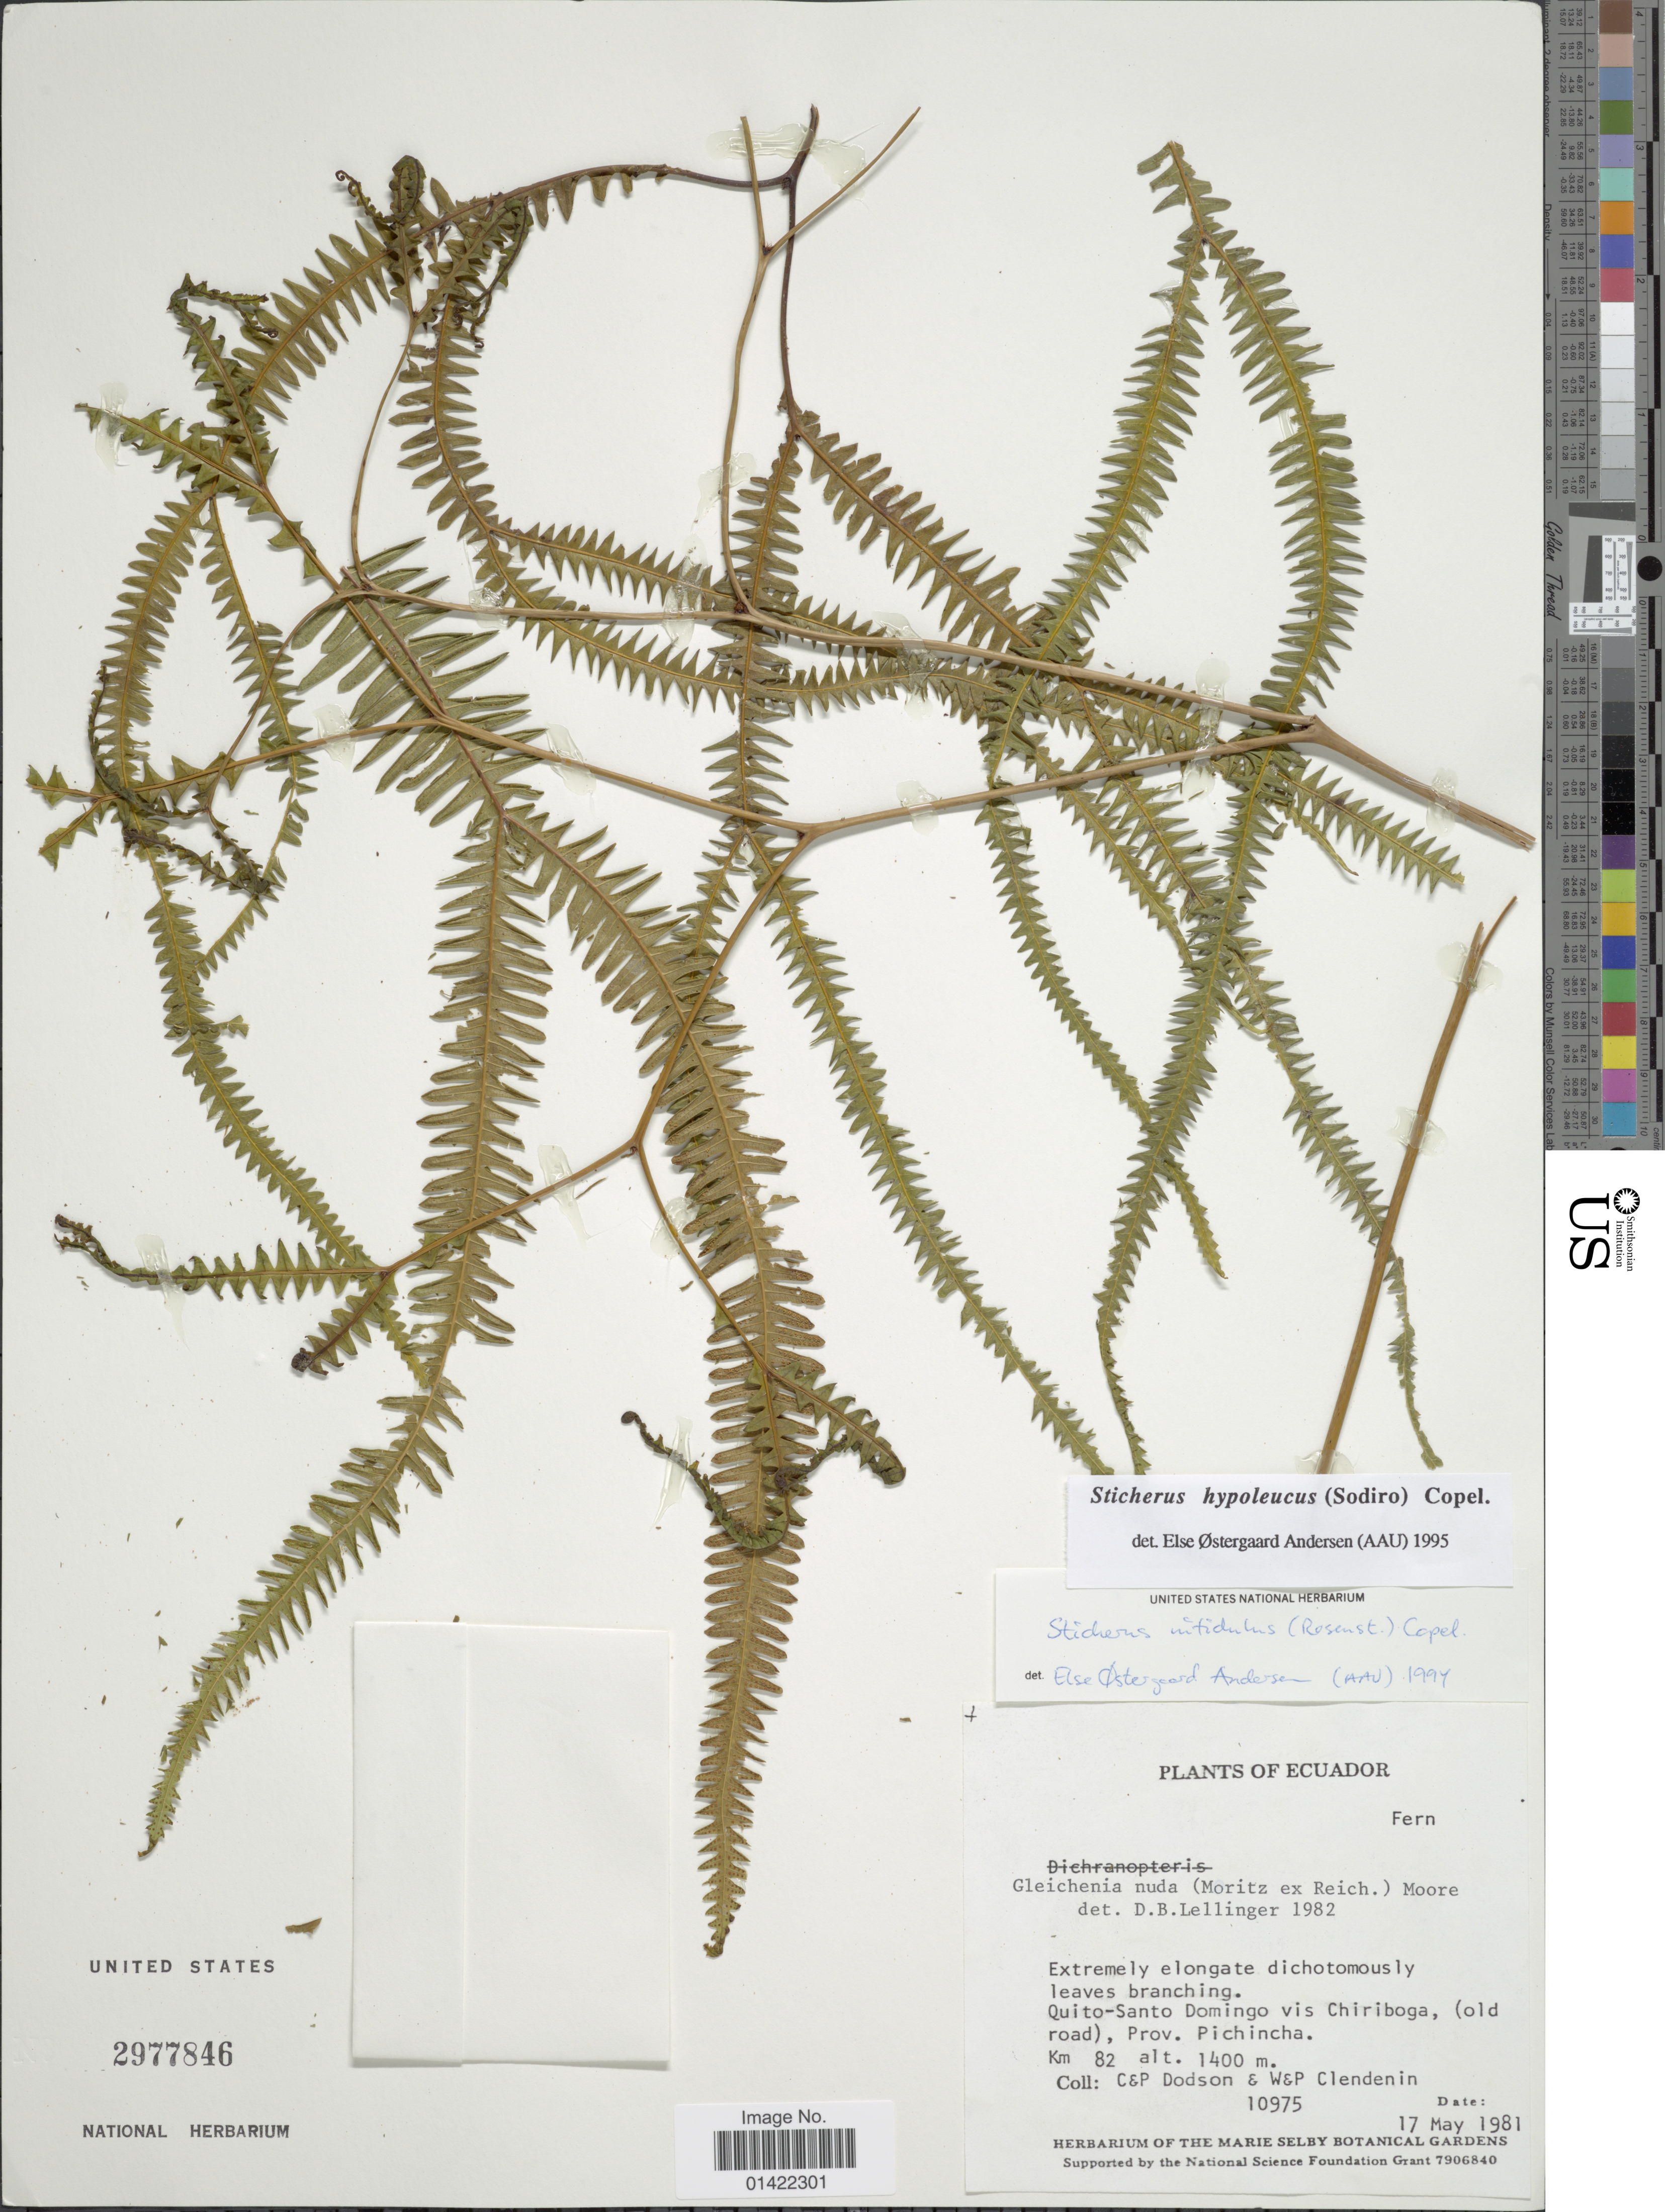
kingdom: Plantae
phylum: Tracheophyta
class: Polypodiopsida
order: Gleicheniales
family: Gleicheniaceae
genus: Sticherus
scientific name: Sticherus hypoleucus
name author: (Sodiro) Copel.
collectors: C. Dodson, P. M. Dodson, W. Clendenin & P. Clendenin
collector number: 10975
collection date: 1981-05-17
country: Ecuador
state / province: Pichincha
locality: Quito-Santo Domingo vis Chiriboga, (old road).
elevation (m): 1400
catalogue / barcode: US 2977846